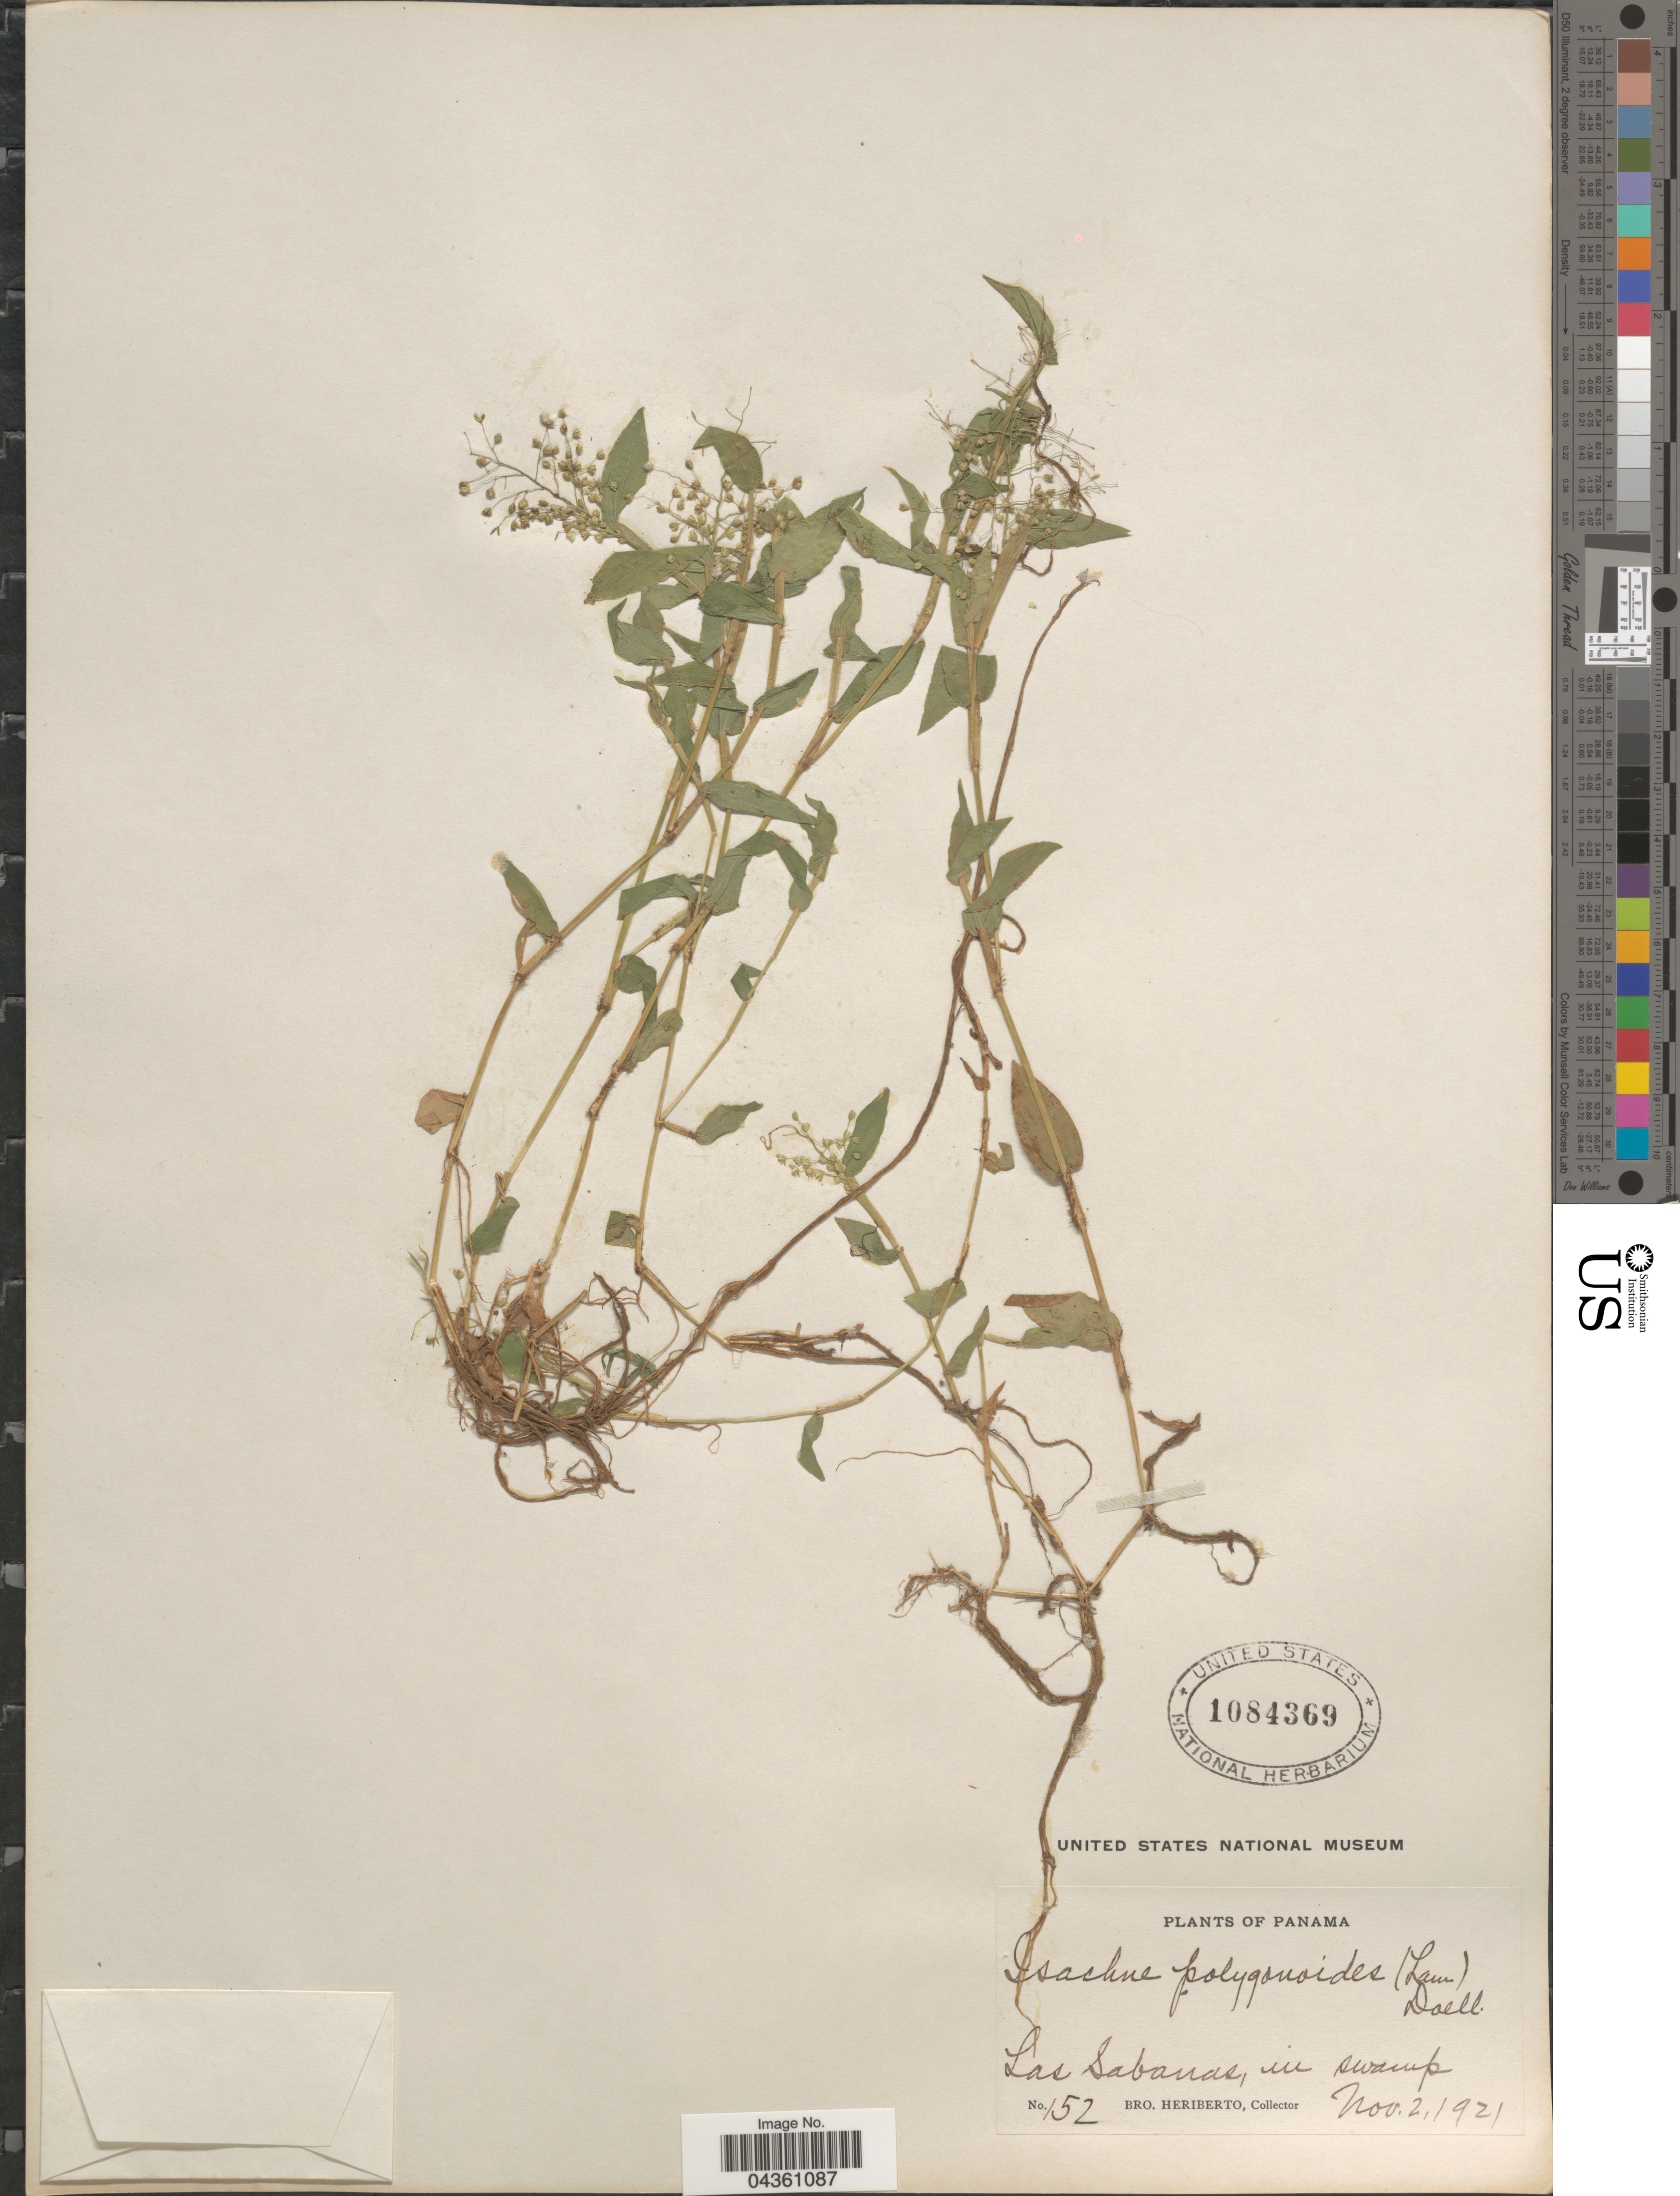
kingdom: Plantae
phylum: Tracheophyta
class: Liliopsida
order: Poales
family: Poaceae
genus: Isachne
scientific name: Isachne polygonoides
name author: (Lam.) Döll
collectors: B. Heriberto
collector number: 152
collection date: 1921-11-02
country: Panama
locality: Las Sabanas.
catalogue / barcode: US 1084369